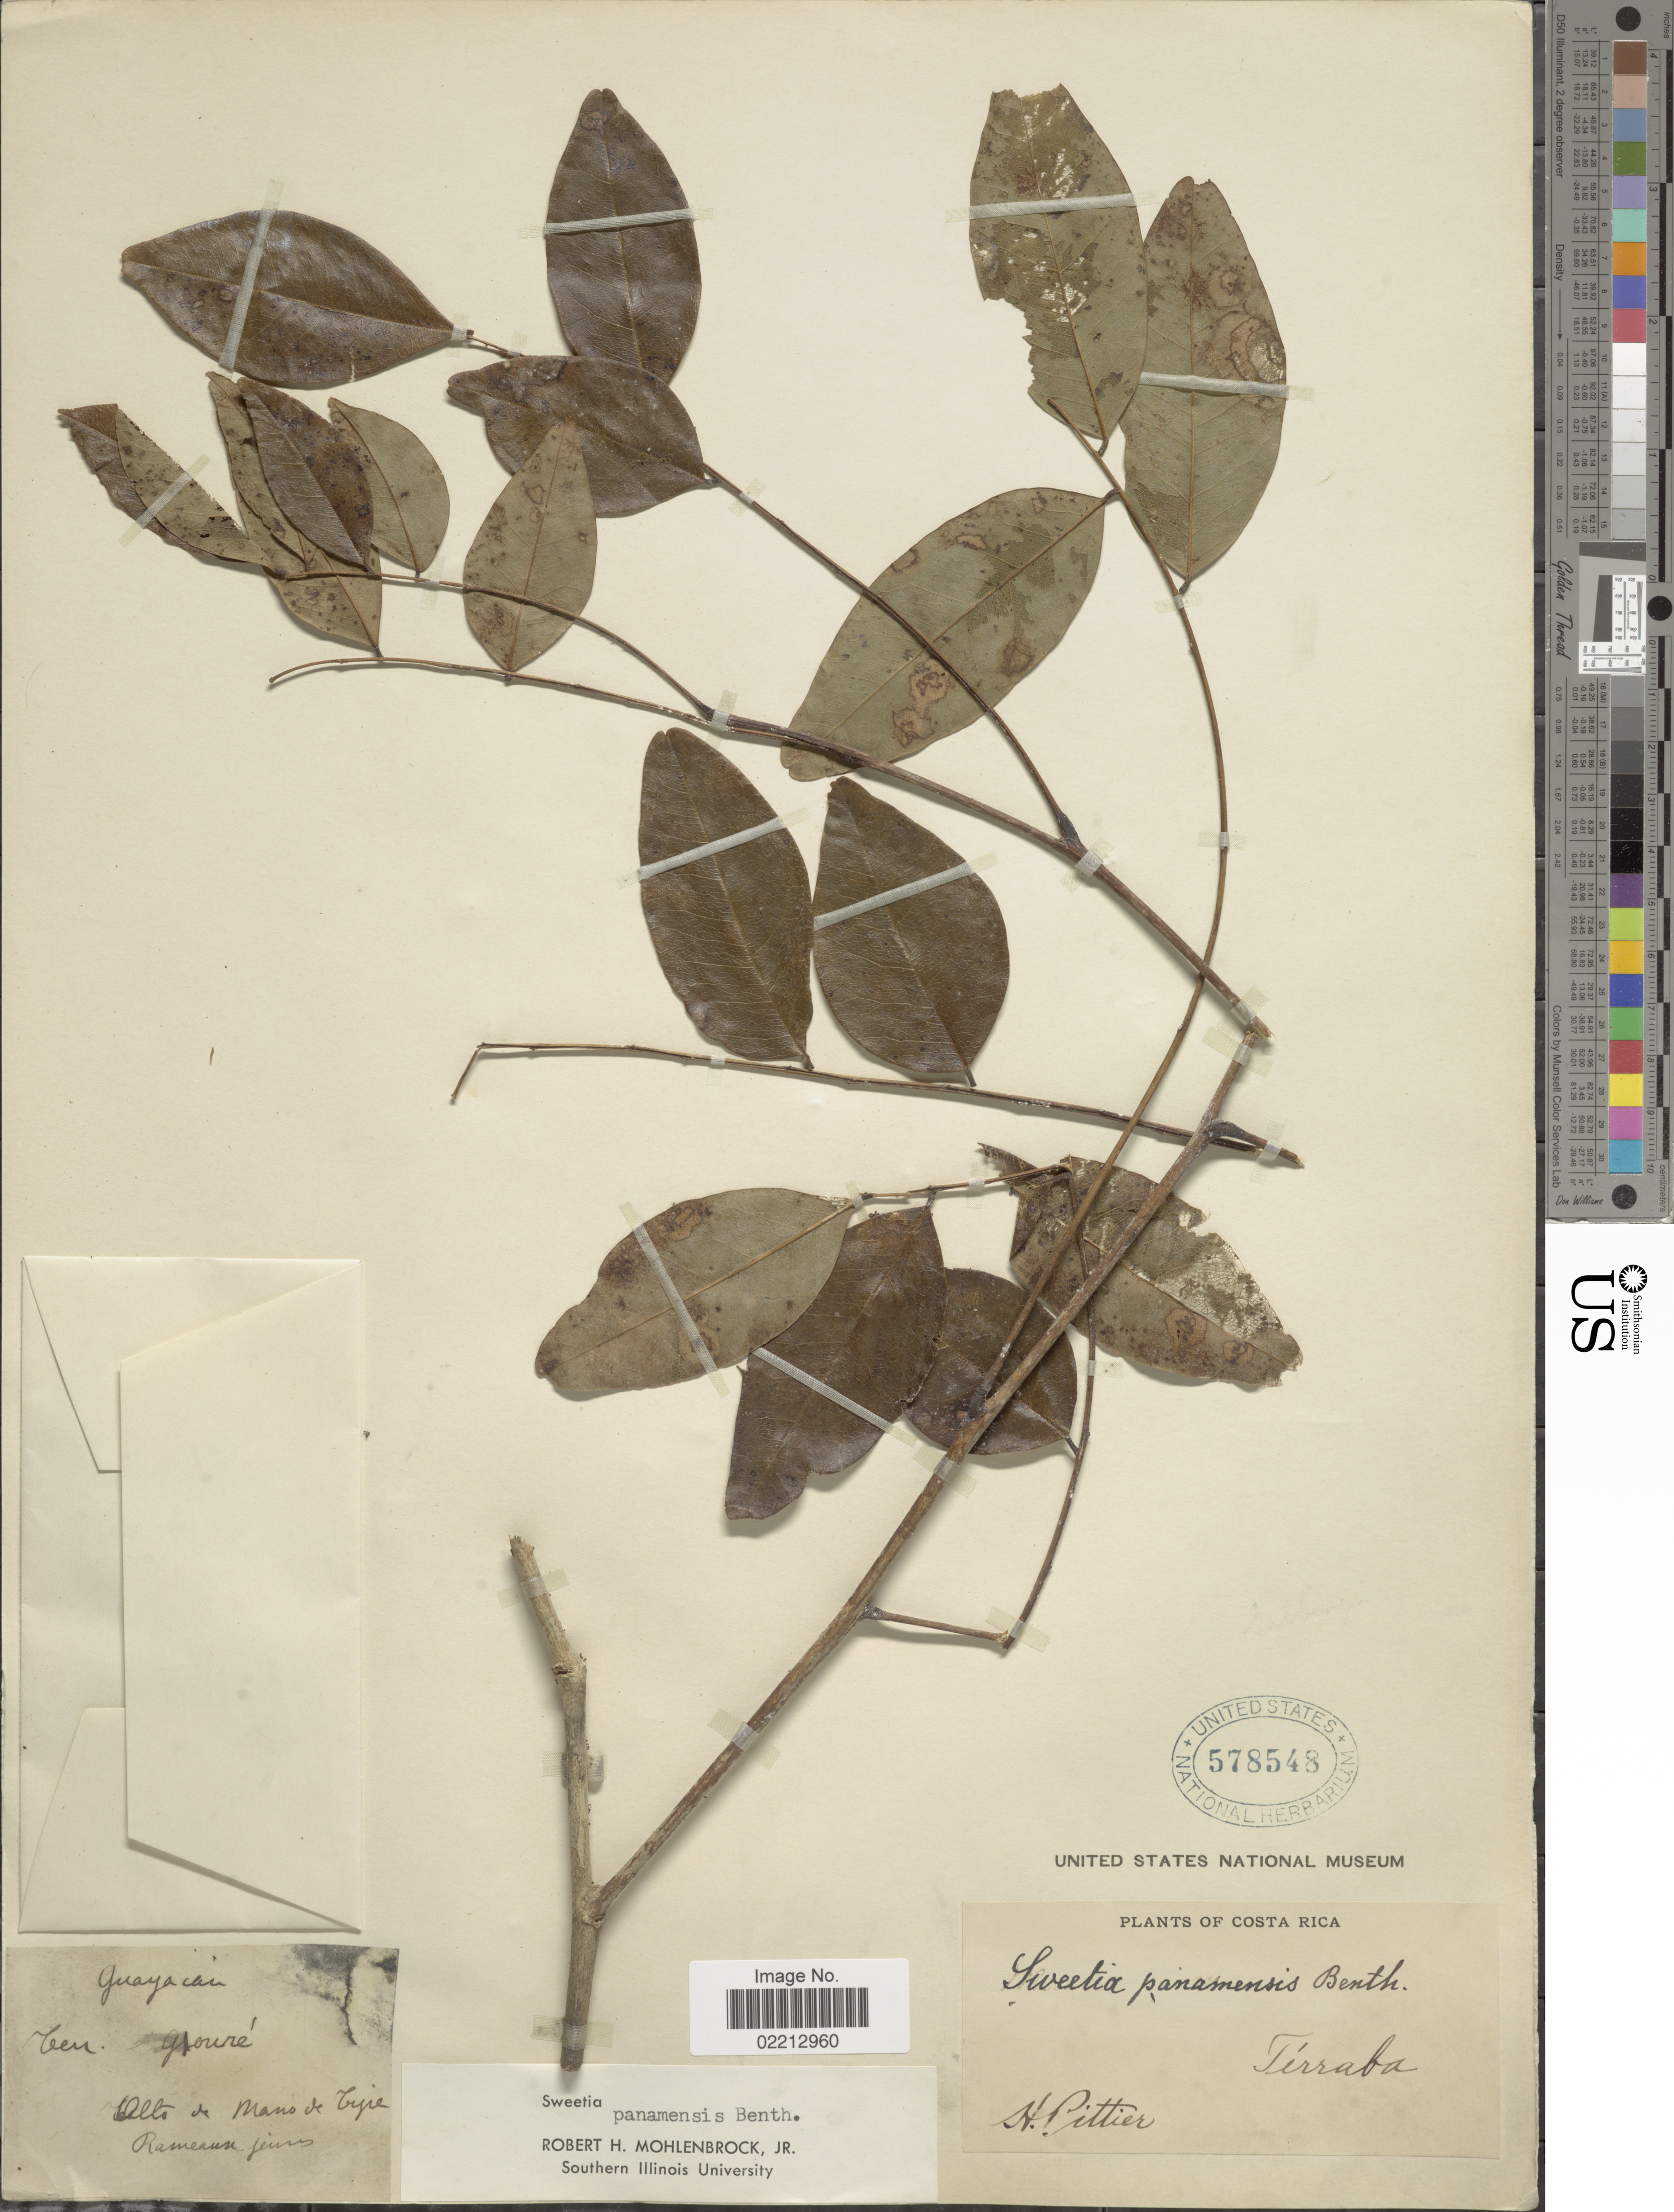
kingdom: Plantae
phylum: Tracheophyta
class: Magnoliopsida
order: Fabales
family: Fabaceae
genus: Acosmium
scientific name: Acosmium panamense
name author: (Benth.) Yakovlev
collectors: H. F. Pittier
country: Costa Rica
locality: Alto de Mano de Tigre, Térraba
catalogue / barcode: US 578548